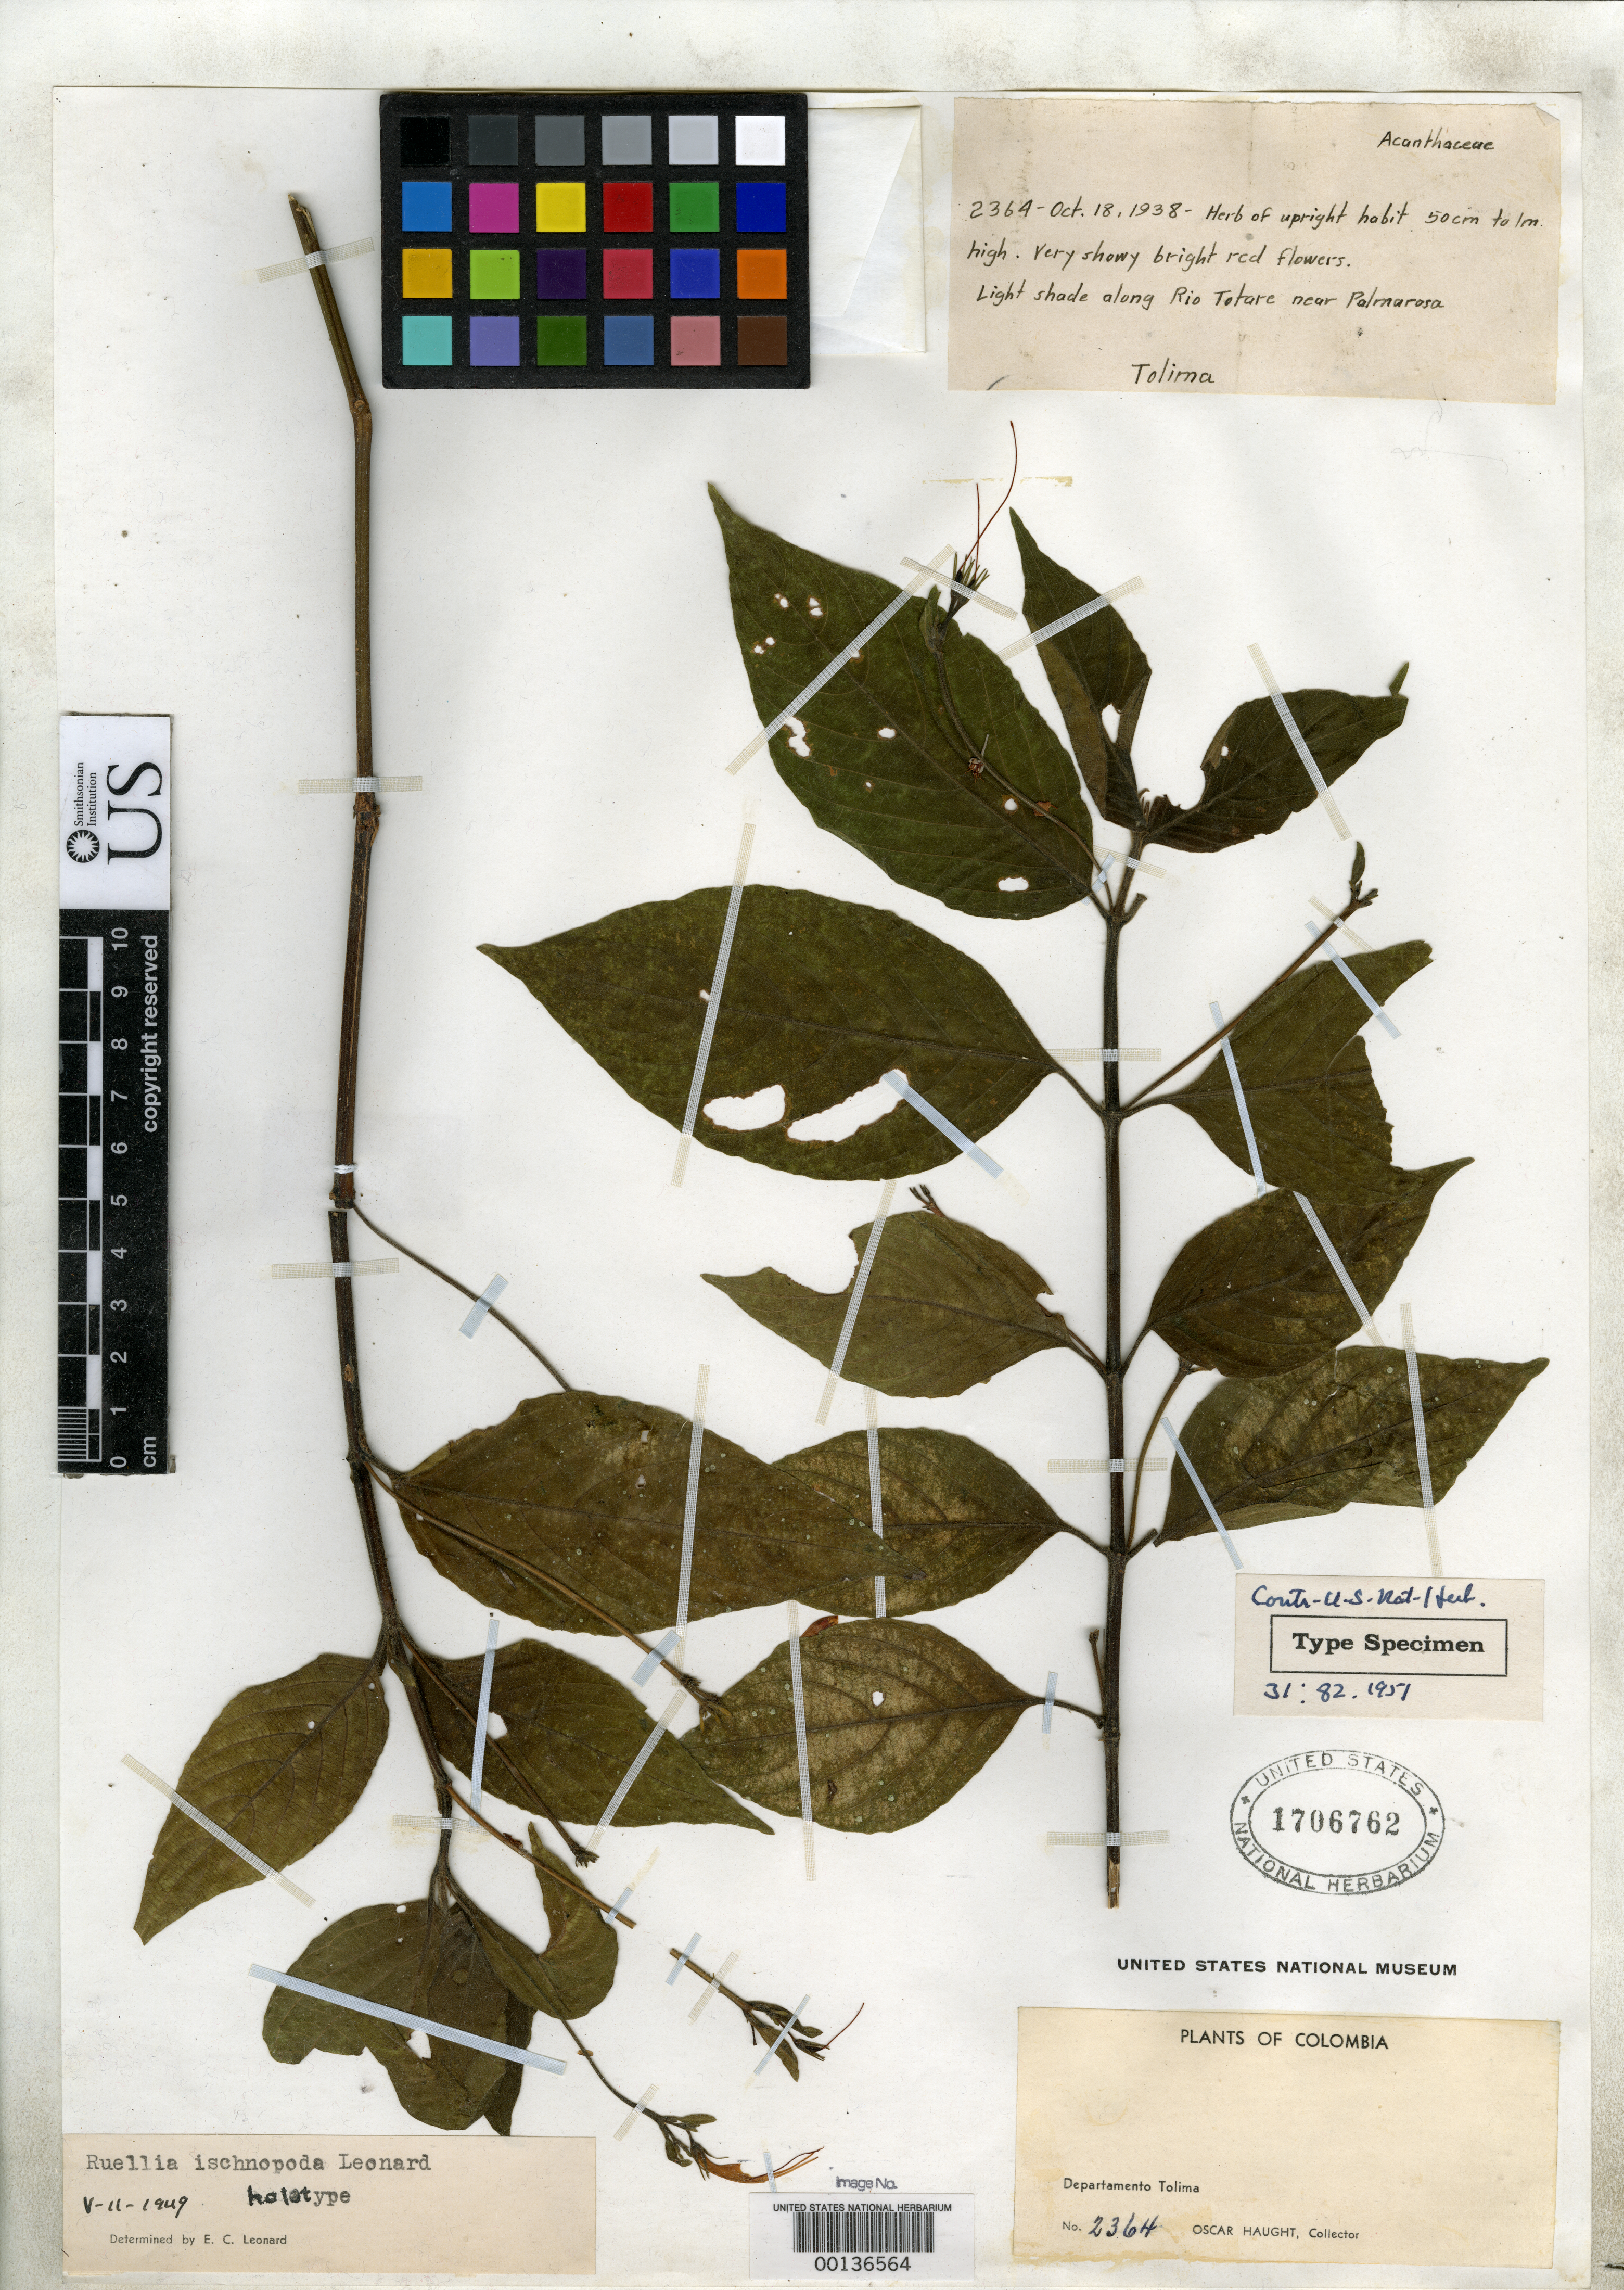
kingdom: Plantae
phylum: Tracheophyta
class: Magnoliopsida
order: Lamiales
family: Acanthaceae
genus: Ruellia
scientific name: Ruellia ischnopoda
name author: Leonard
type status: Holotype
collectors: O. L. Haught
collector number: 2364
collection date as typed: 18 Oct 1938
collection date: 1938-10-18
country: Colombia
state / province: Tolima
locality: Rio Totare near Palmarrosa.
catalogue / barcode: US 1706762